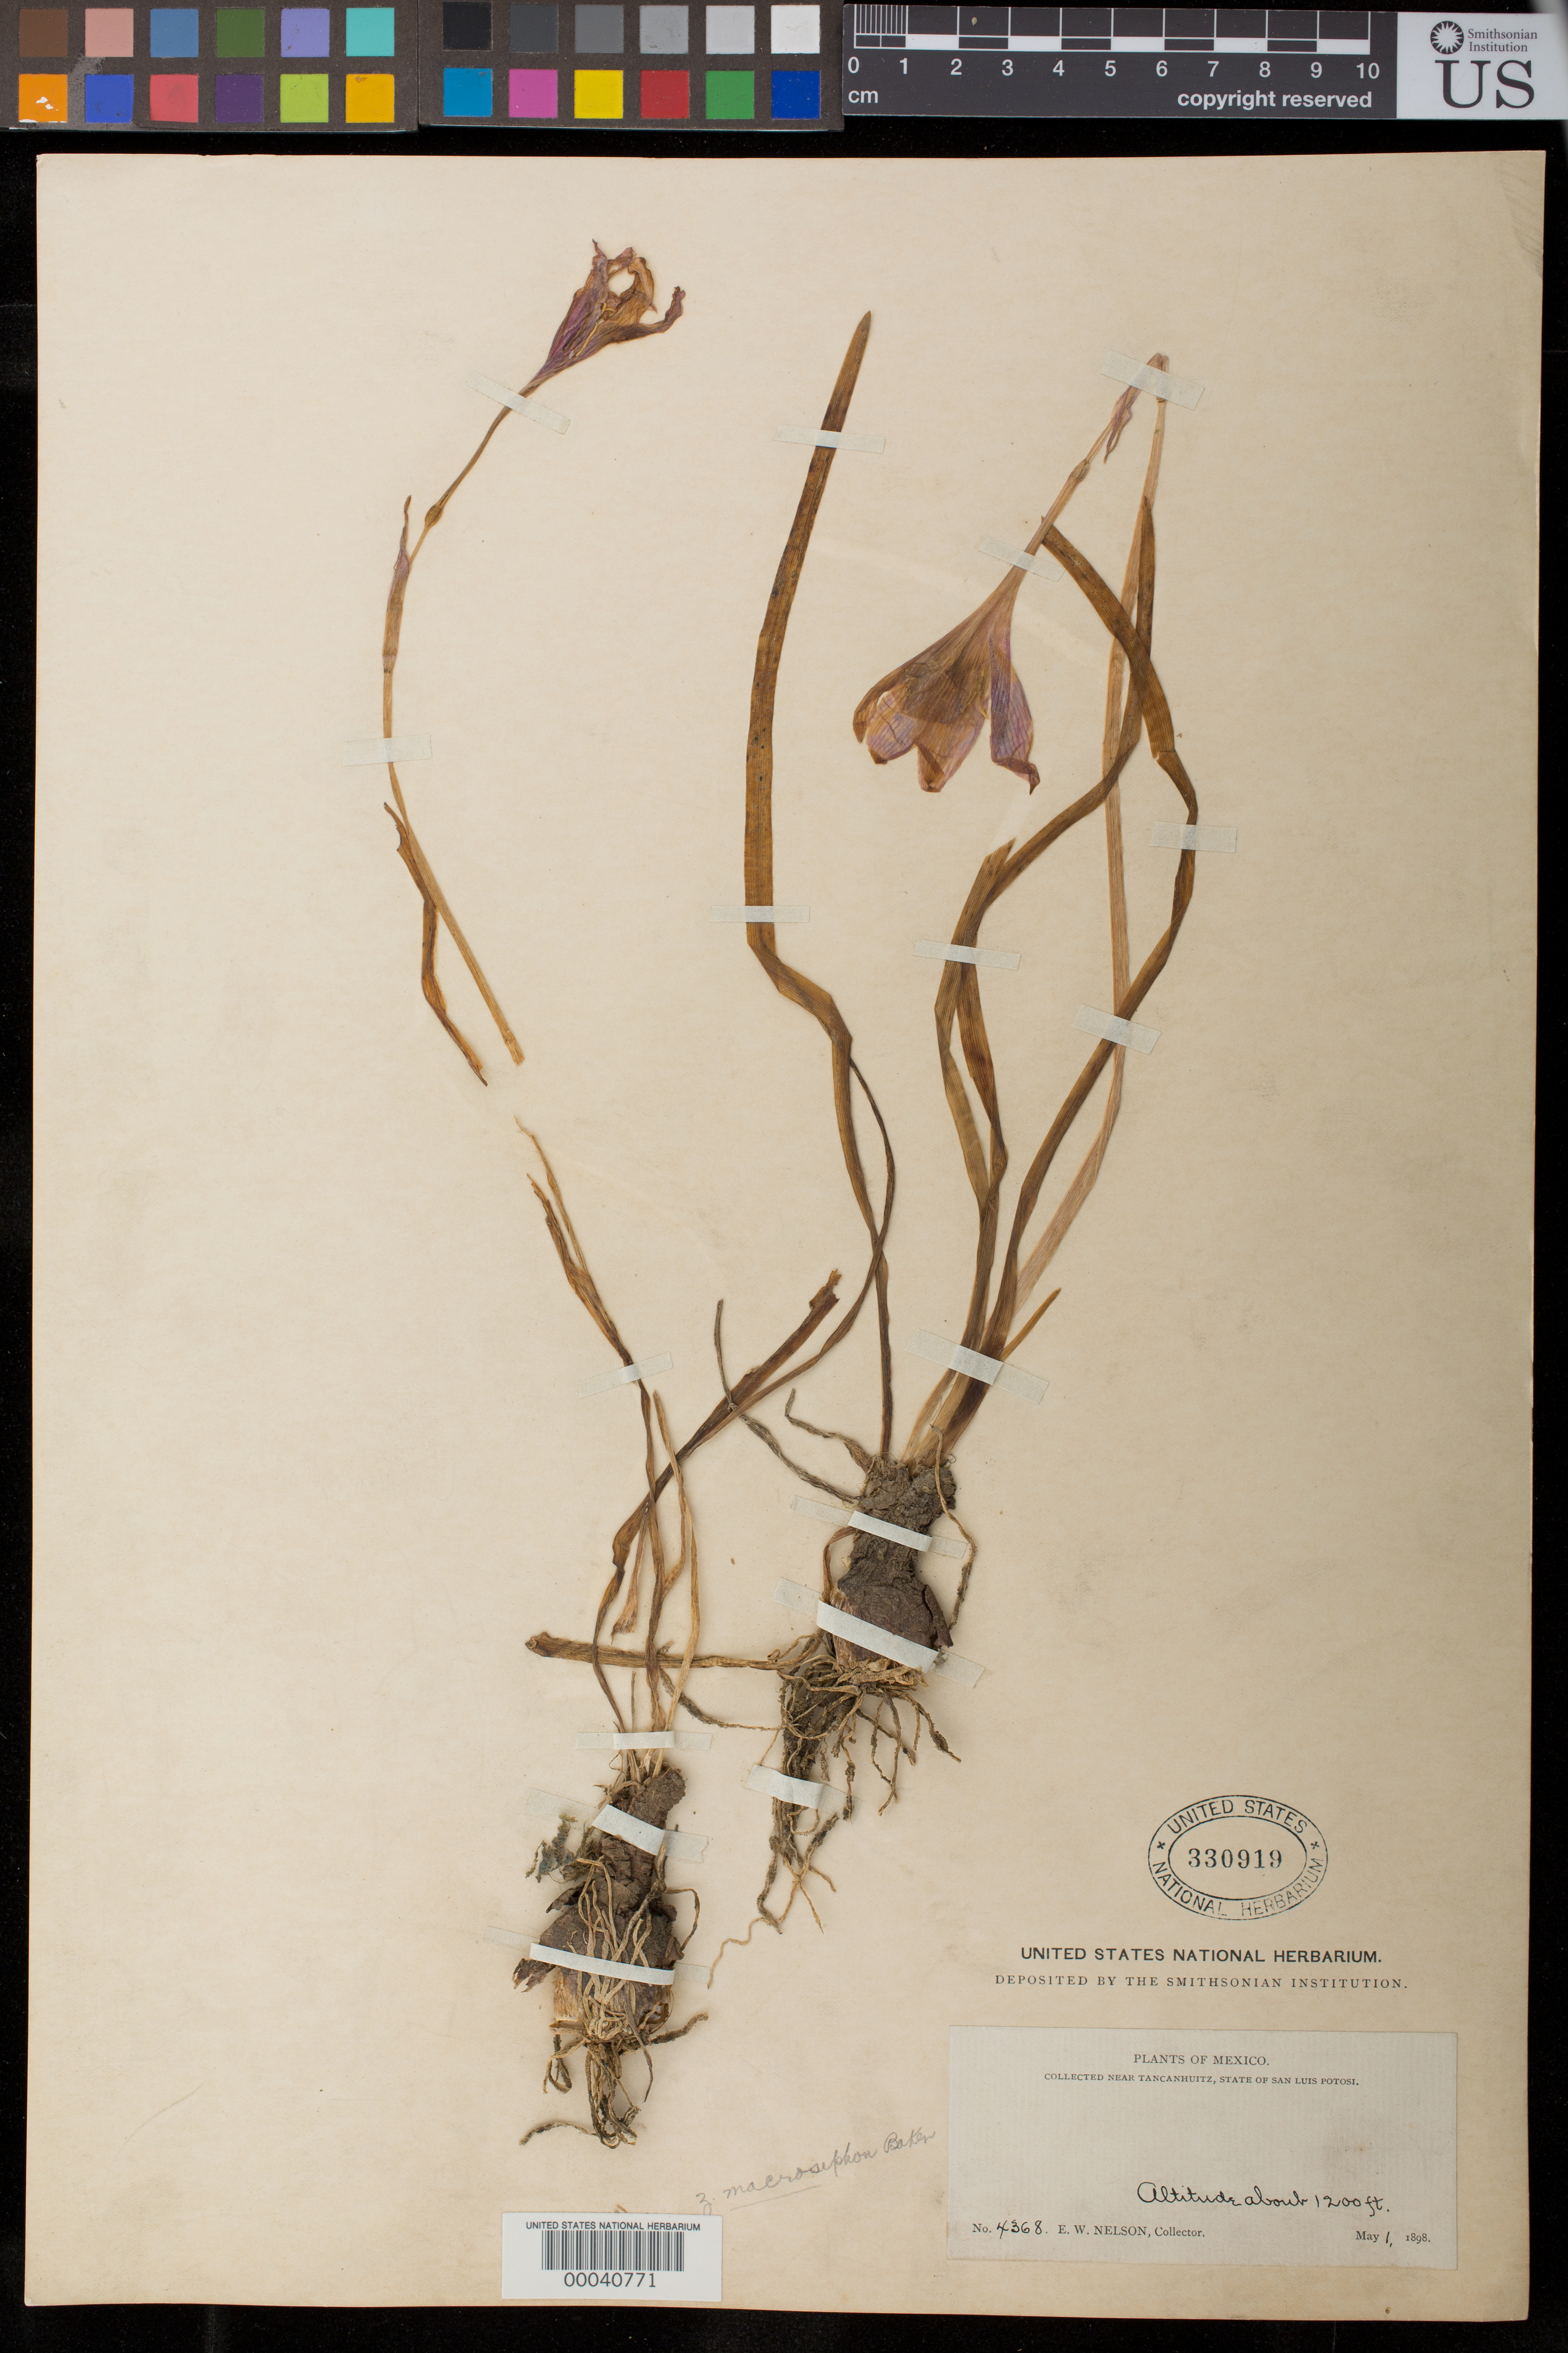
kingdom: Plantae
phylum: Tracheophyta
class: Liliopsida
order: Asparagales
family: Amaryllidaceae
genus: Zephyranthes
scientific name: Zephyranthes macrosiphon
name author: Baker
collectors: E. W. Nelson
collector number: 4368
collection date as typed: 01 May 1898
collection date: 1898-05-01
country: Mexico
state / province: San Luis Potosí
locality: Near tancanhuitz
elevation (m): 366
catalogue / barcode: US 330919